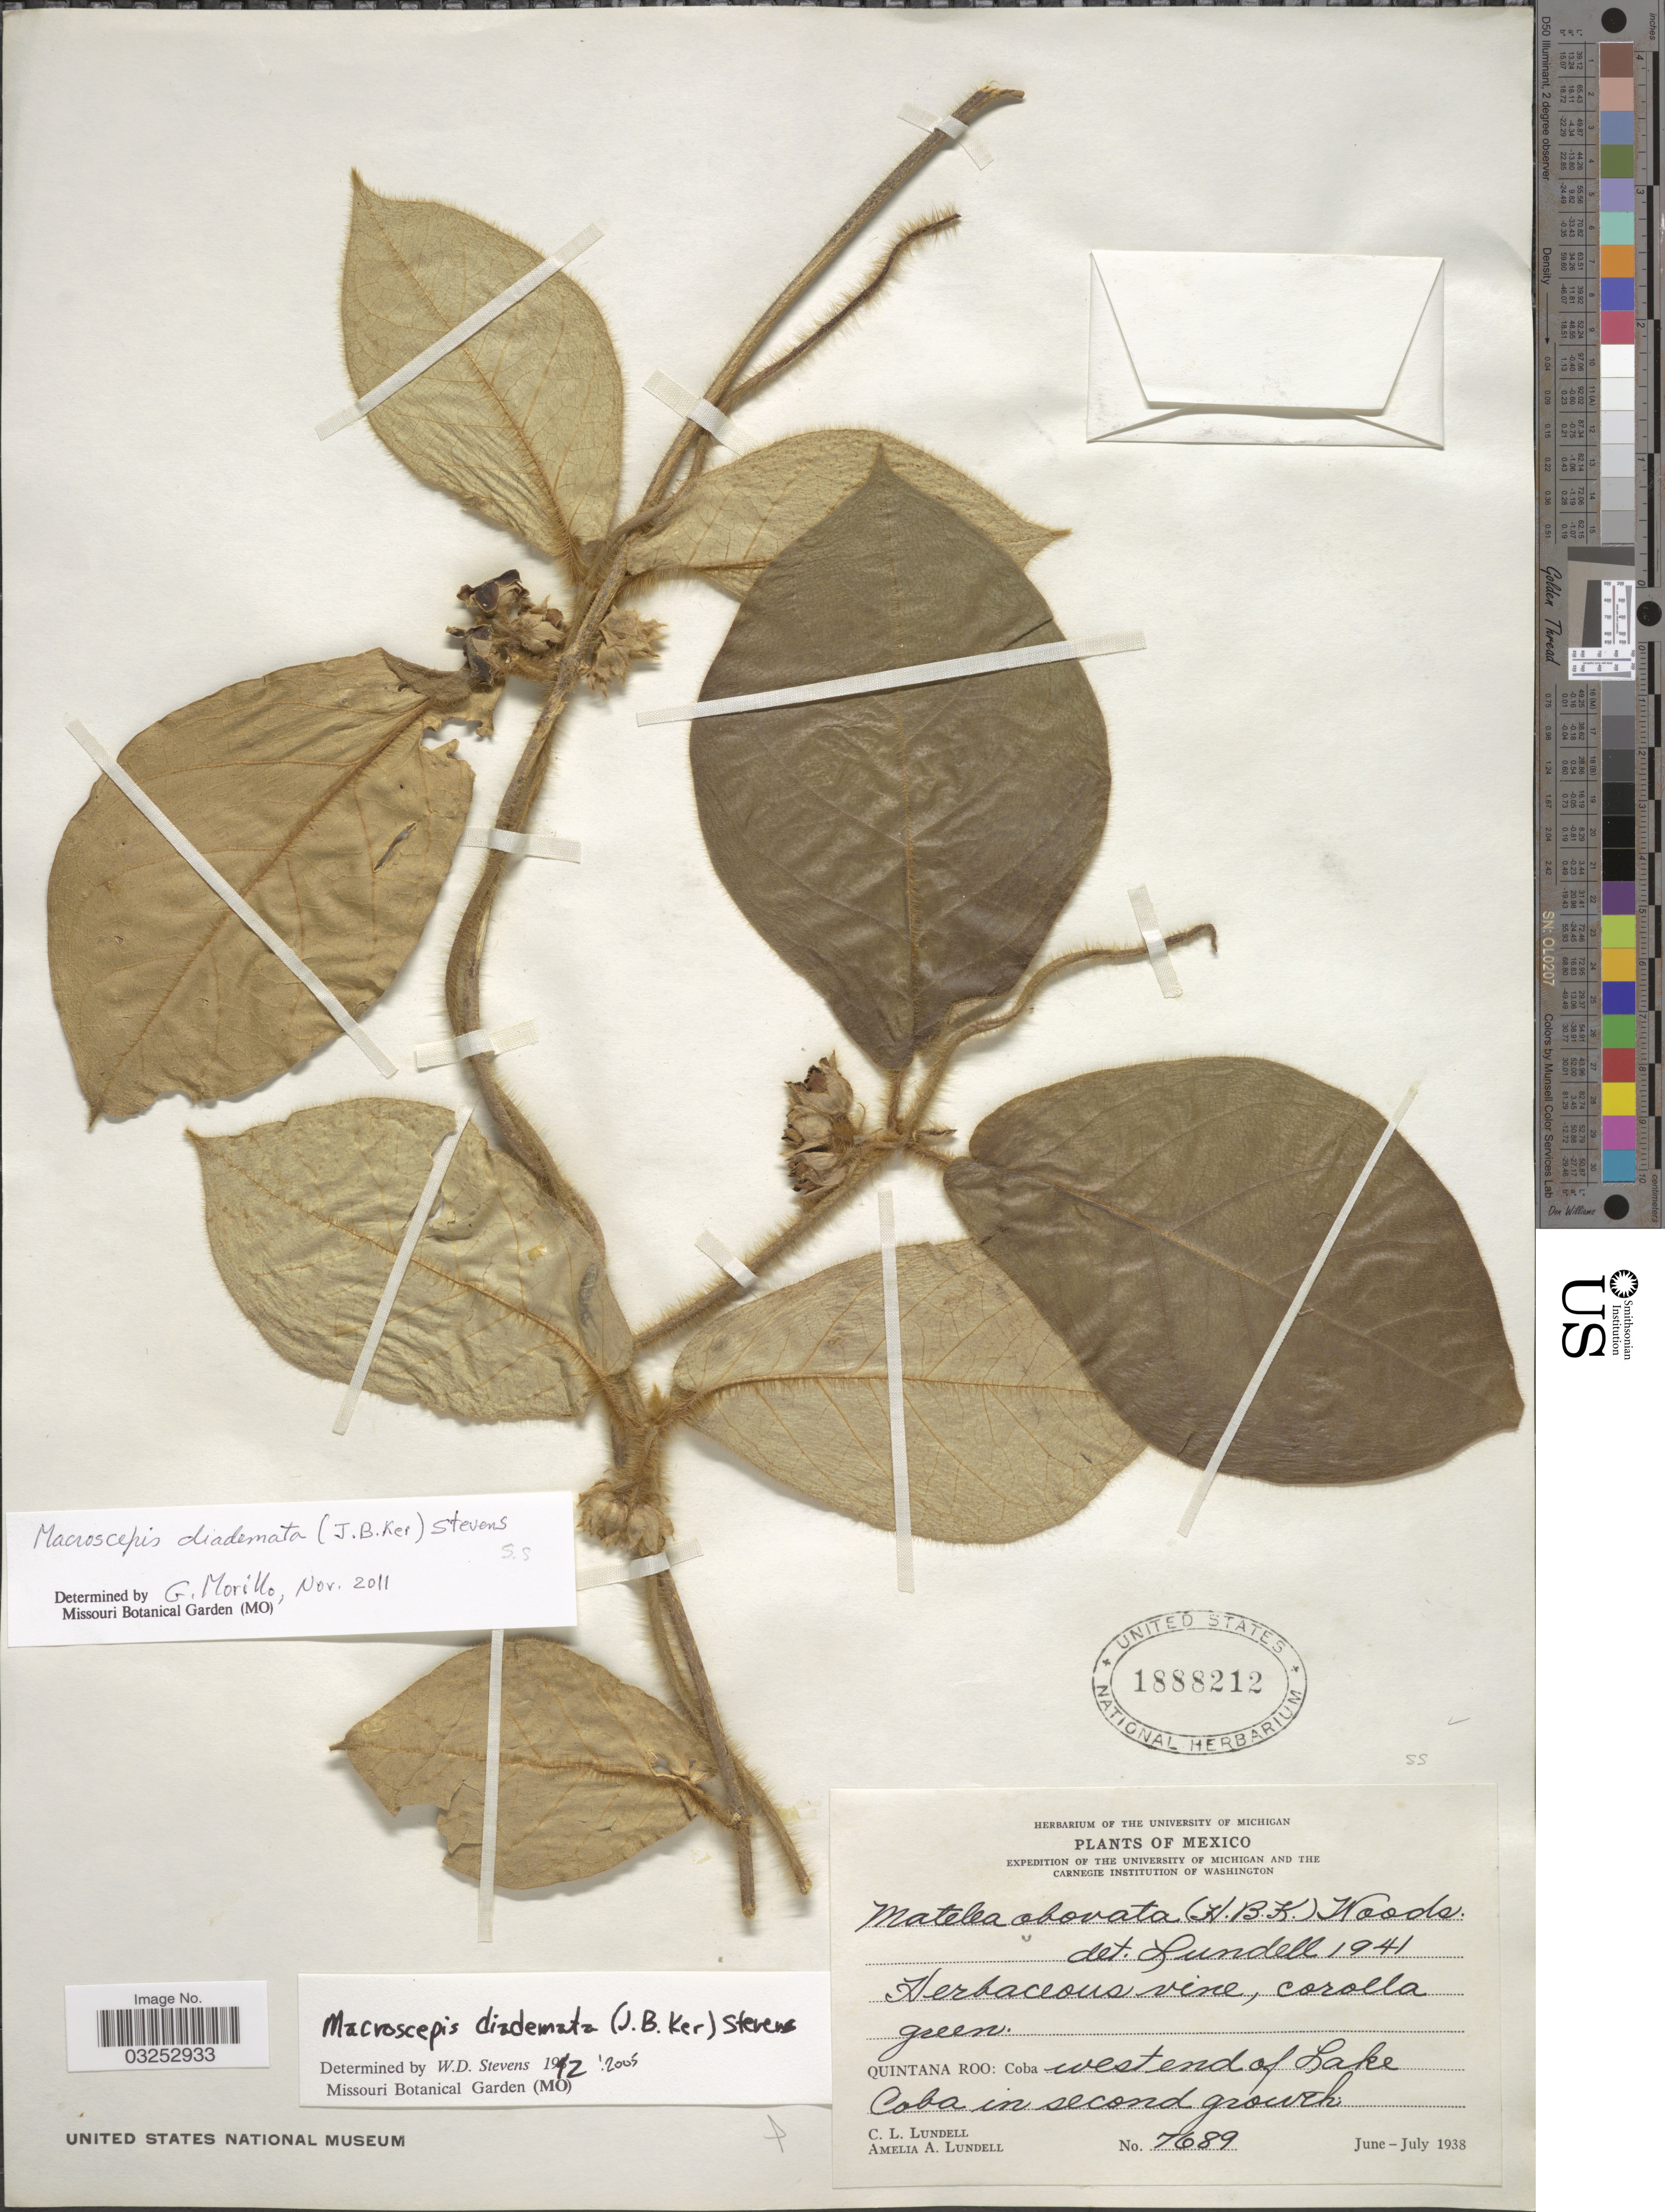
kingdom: Plantae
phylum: Tracheophyta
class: Magnoliopsida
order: Gentianales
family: Apocynaceae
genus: Macroscepis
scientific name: Macroscepis diademata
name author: (Ker Gawl.) W.D. Stevens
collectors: C. L. Lundell & A. A. Lundell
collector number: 7689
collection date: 1938-06/1938-07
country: Mexico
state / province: Quintana Roo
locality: Quintana Roo: west end of Lake Coba in second growth.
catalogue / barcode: US 1888212